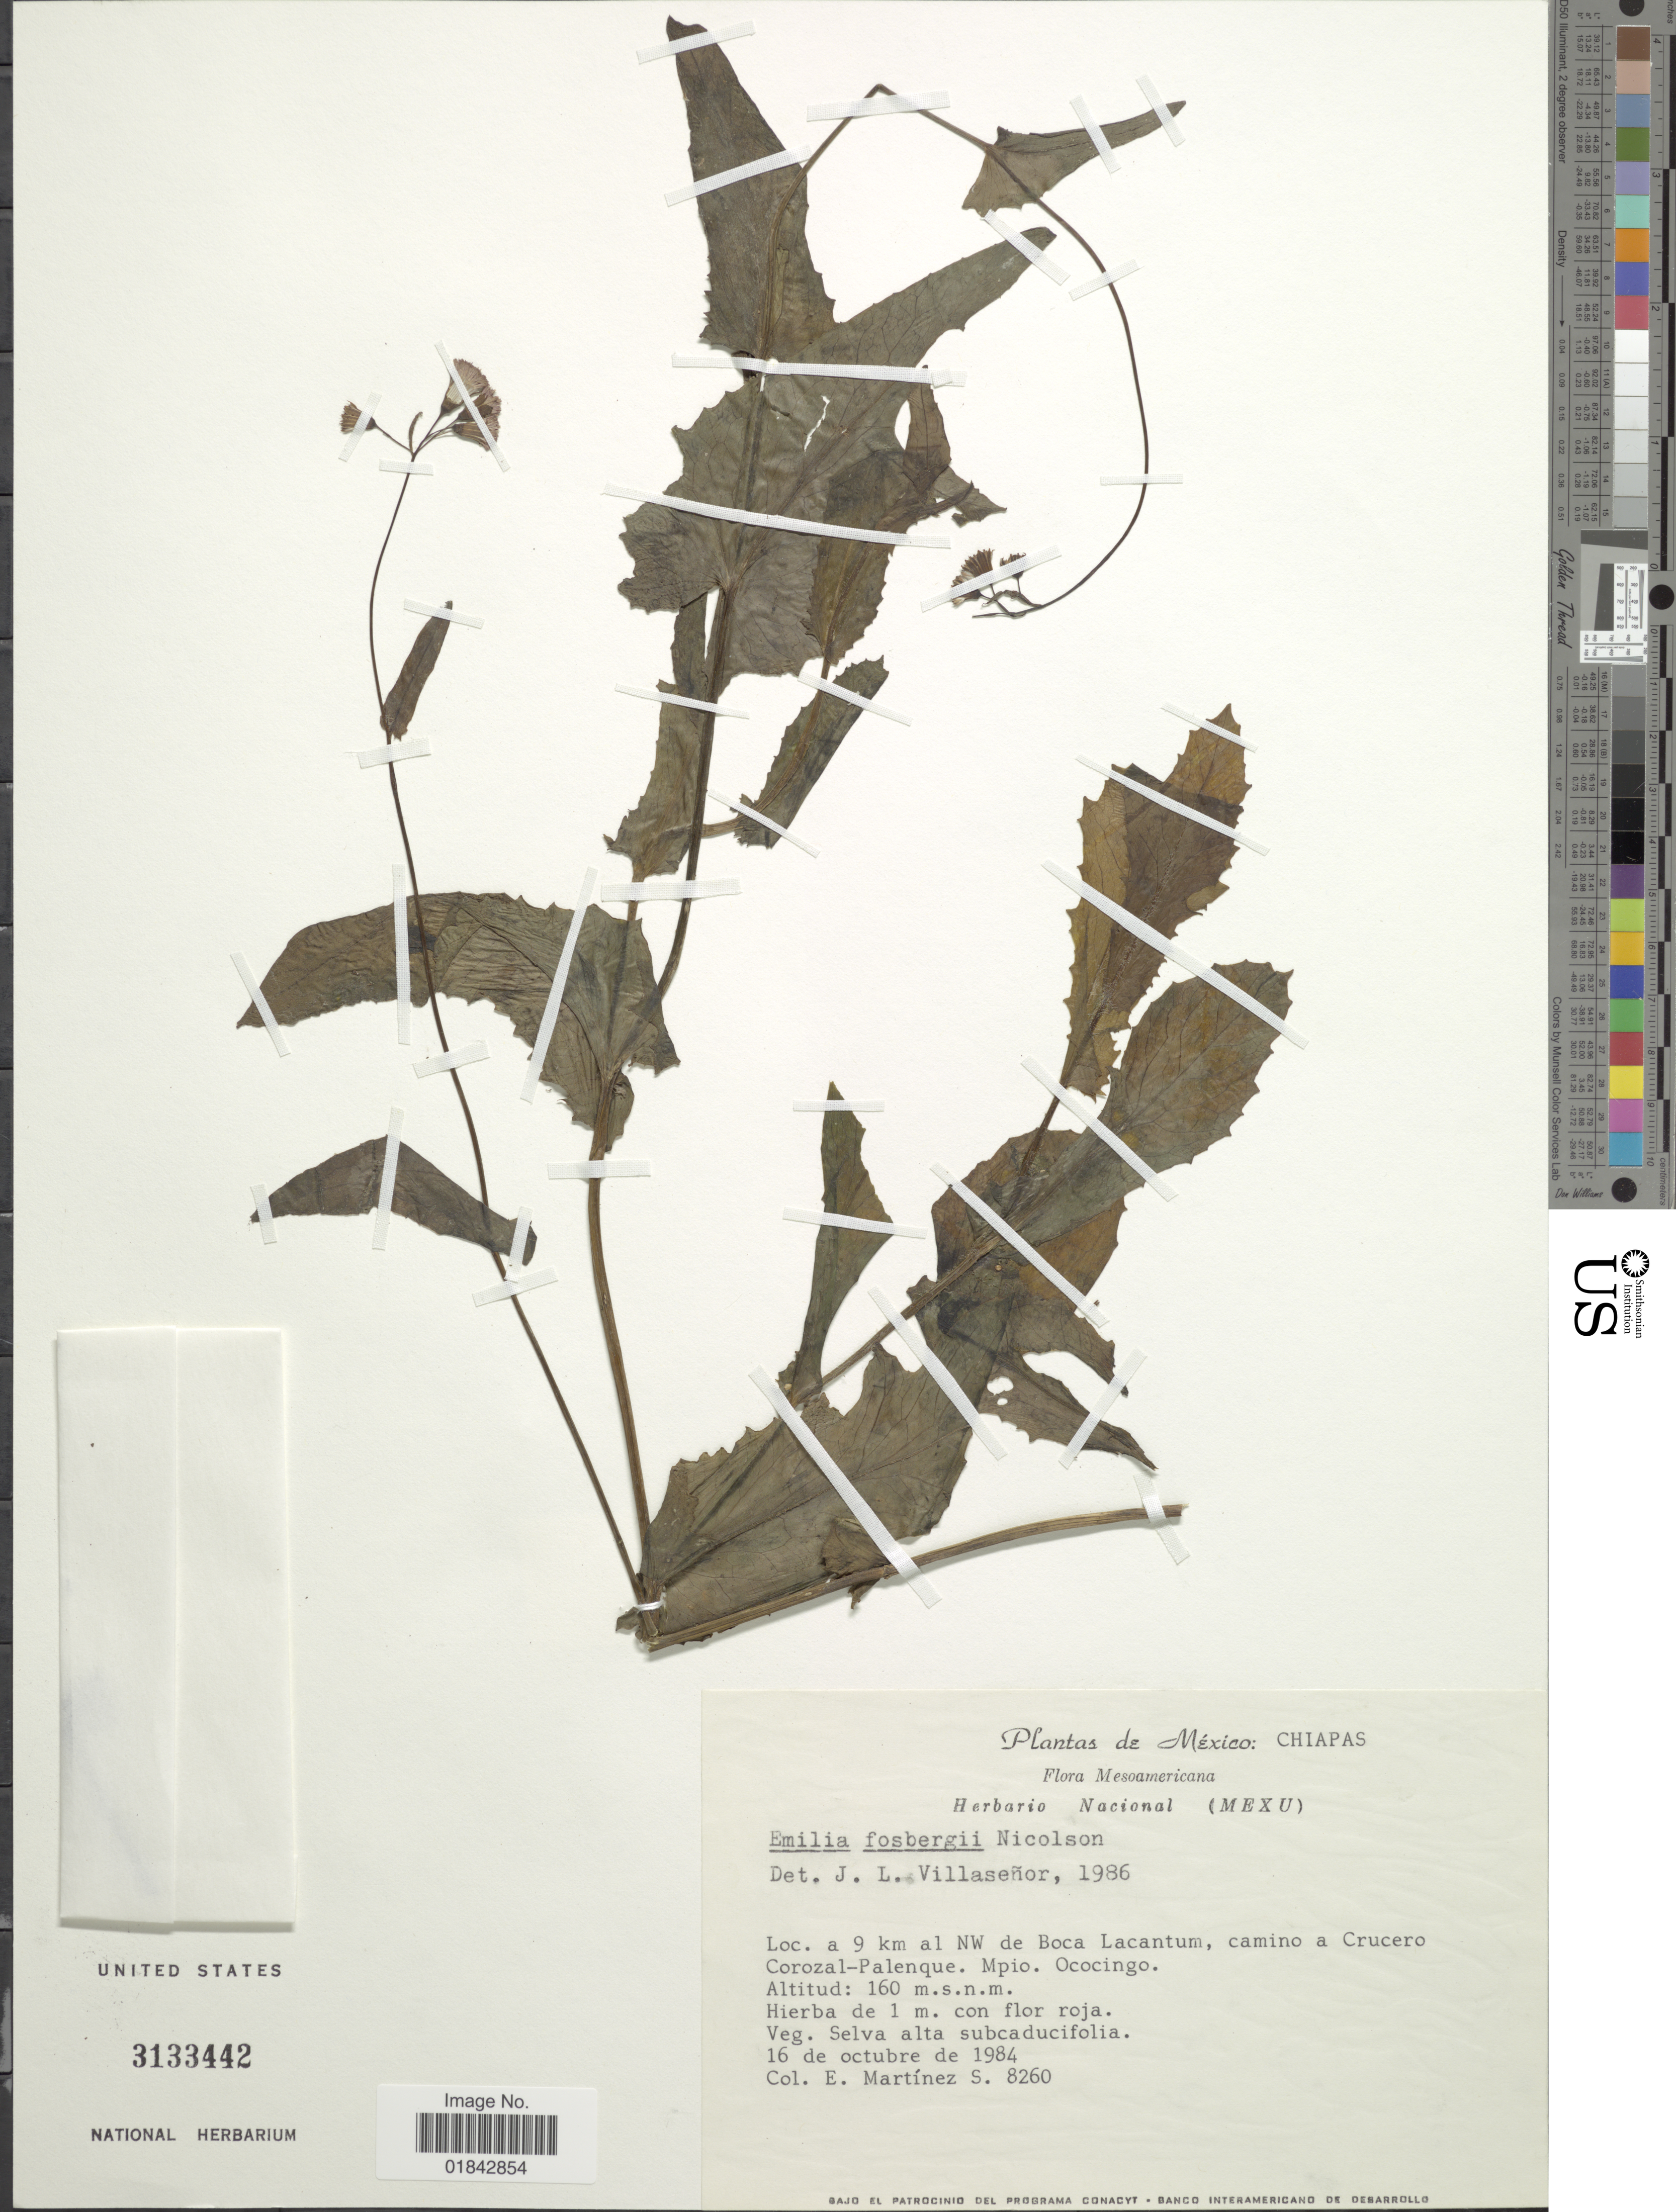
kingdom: Plantae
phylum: Tracheophyta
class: Magnoliopsida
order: Asterales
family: Asteraceae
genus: Emilia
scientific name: Emilia fosbergii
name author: Nicolson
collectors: E. M. Martínez S.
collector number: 8260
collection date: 1984-10-16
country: Mexico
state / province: Chiapas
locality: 1 9 km al NW de Boca Lacantum, camino a Crucero Corazal-Palenque, Mpio. Ococingo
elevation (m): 160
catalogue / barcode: US 3133442